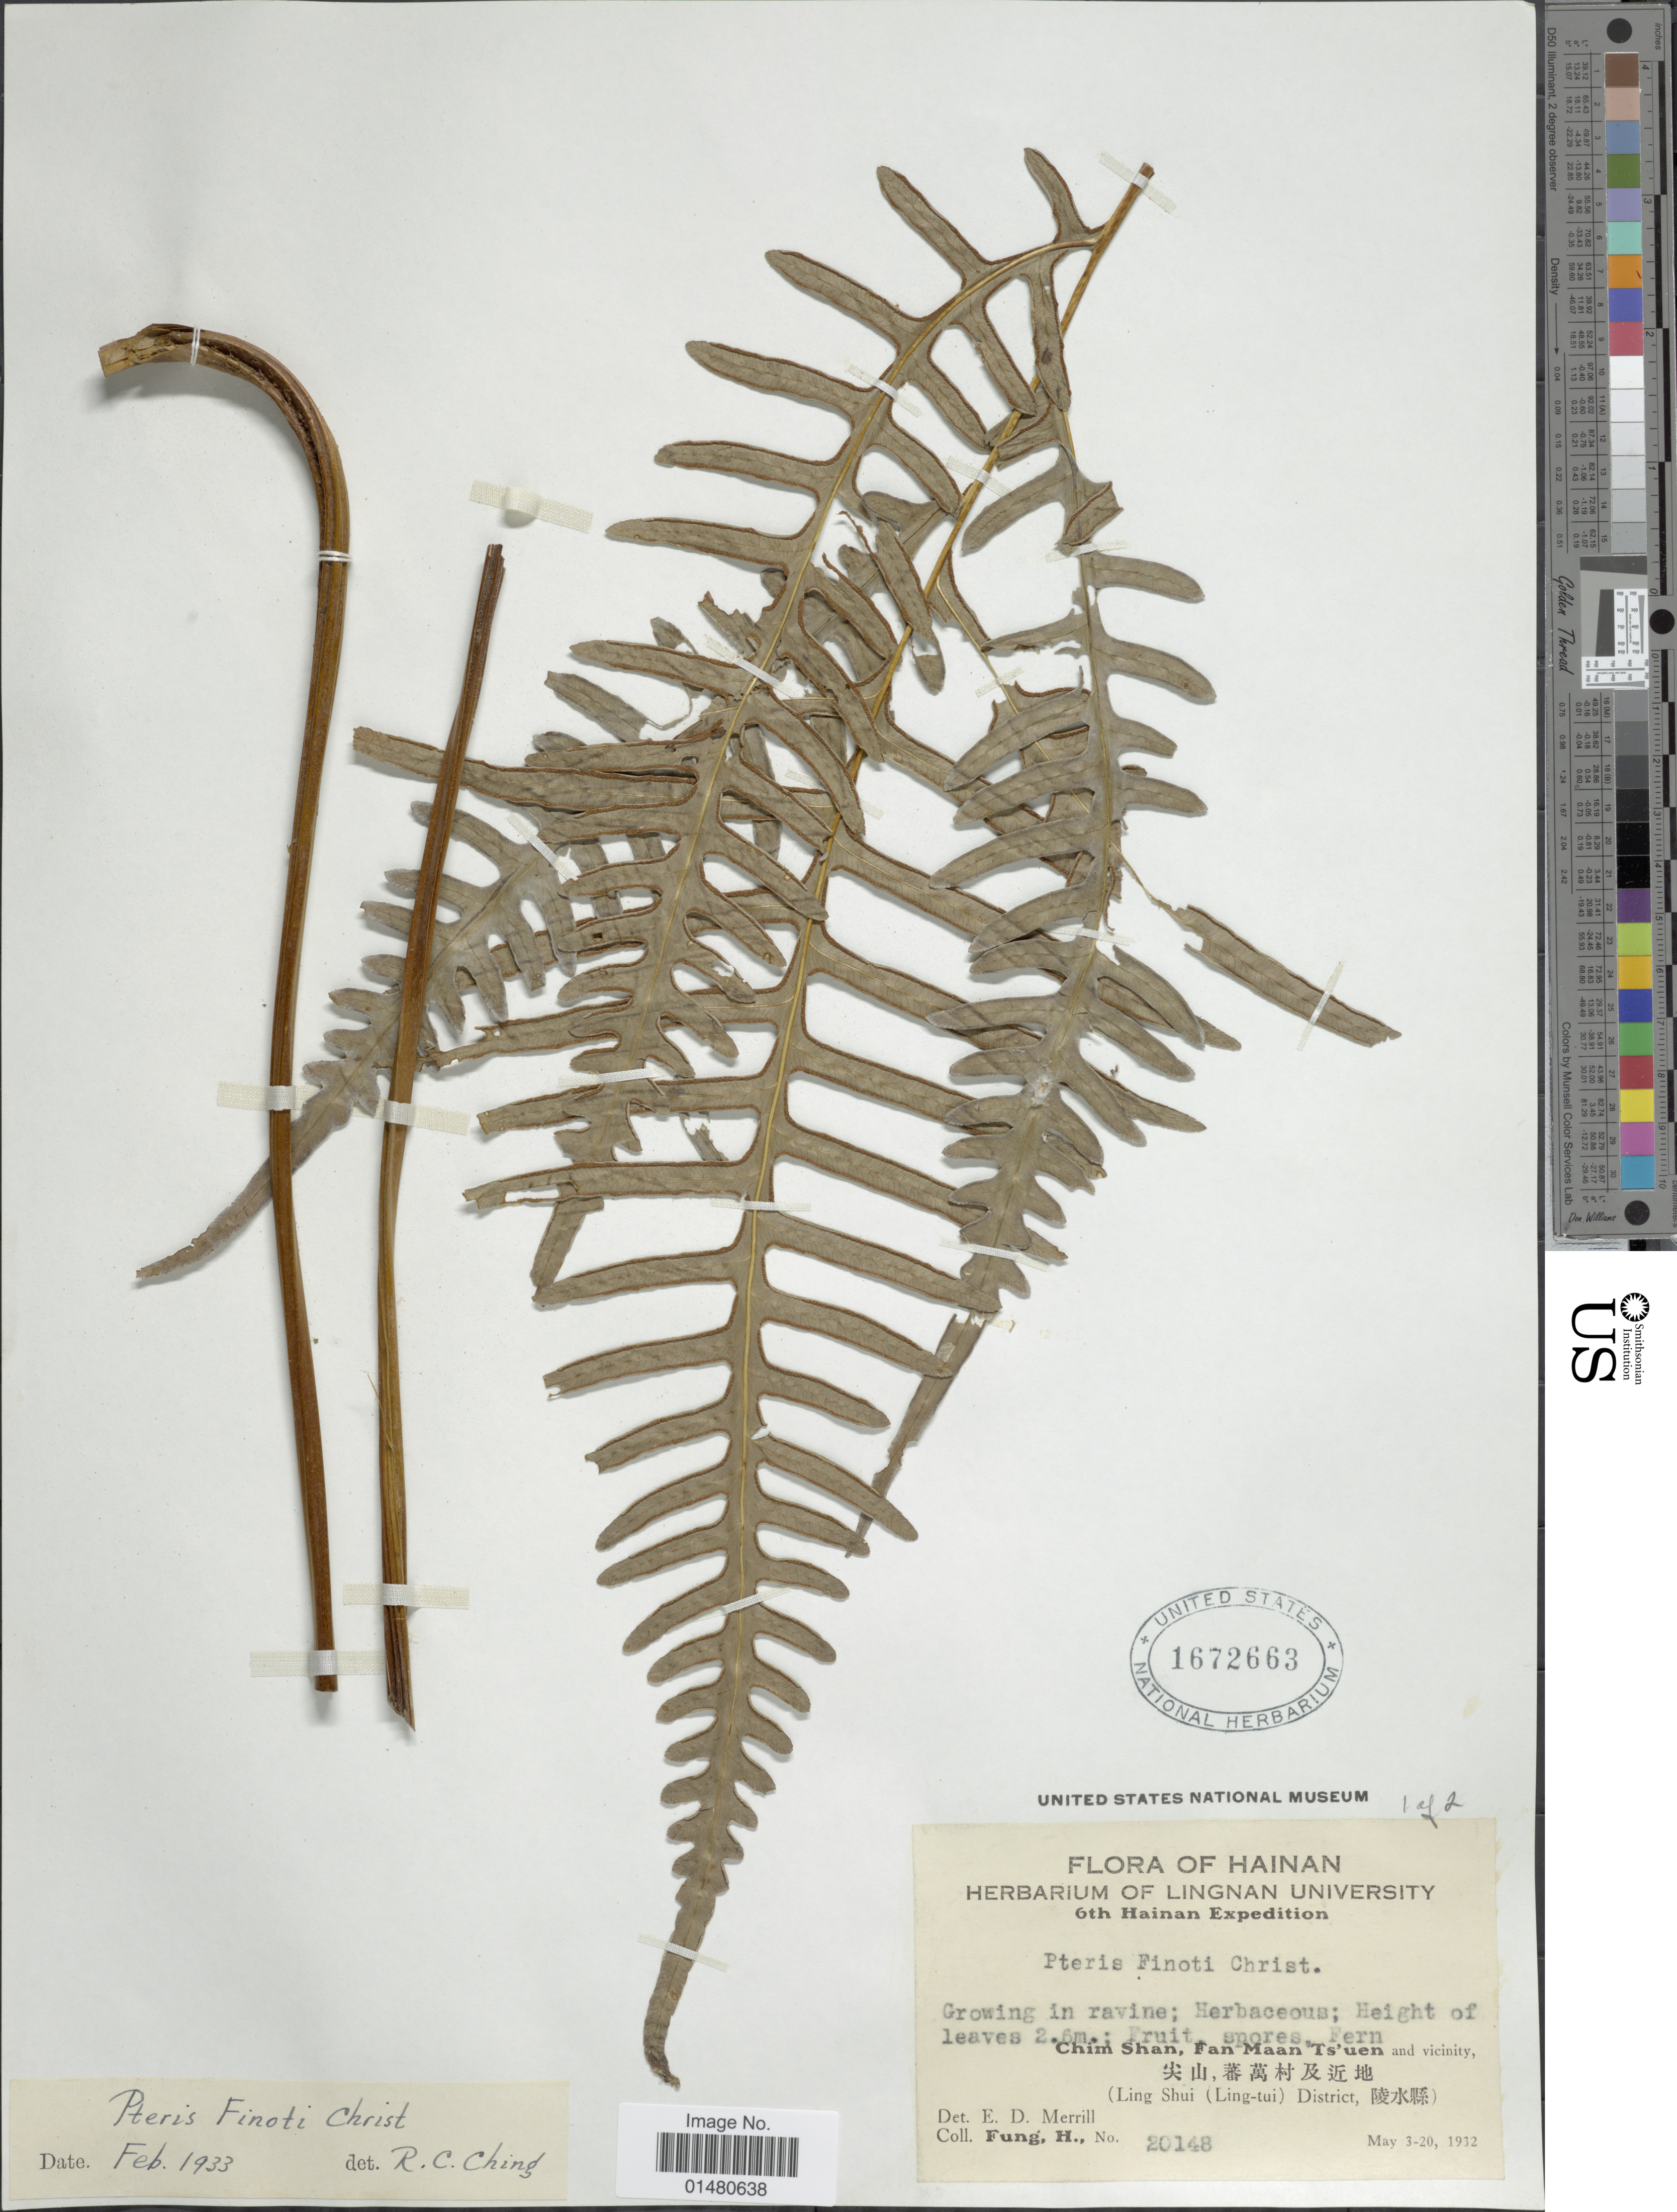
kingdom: Plantae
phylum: Tracheophyta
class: Polypodiopsida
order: Polypodiales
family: Pteridaceae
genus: Pteris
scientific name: Pteris finotii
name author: Christ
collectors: H. Fung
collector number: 20148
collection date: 1932-05-03/1932-05-20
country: China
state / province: Hainan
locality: Chim Shan, Fan Maan Tsúen and vicinity, X, (Ling Shui (Ling-tui) District, X)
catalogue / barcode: US 1672663